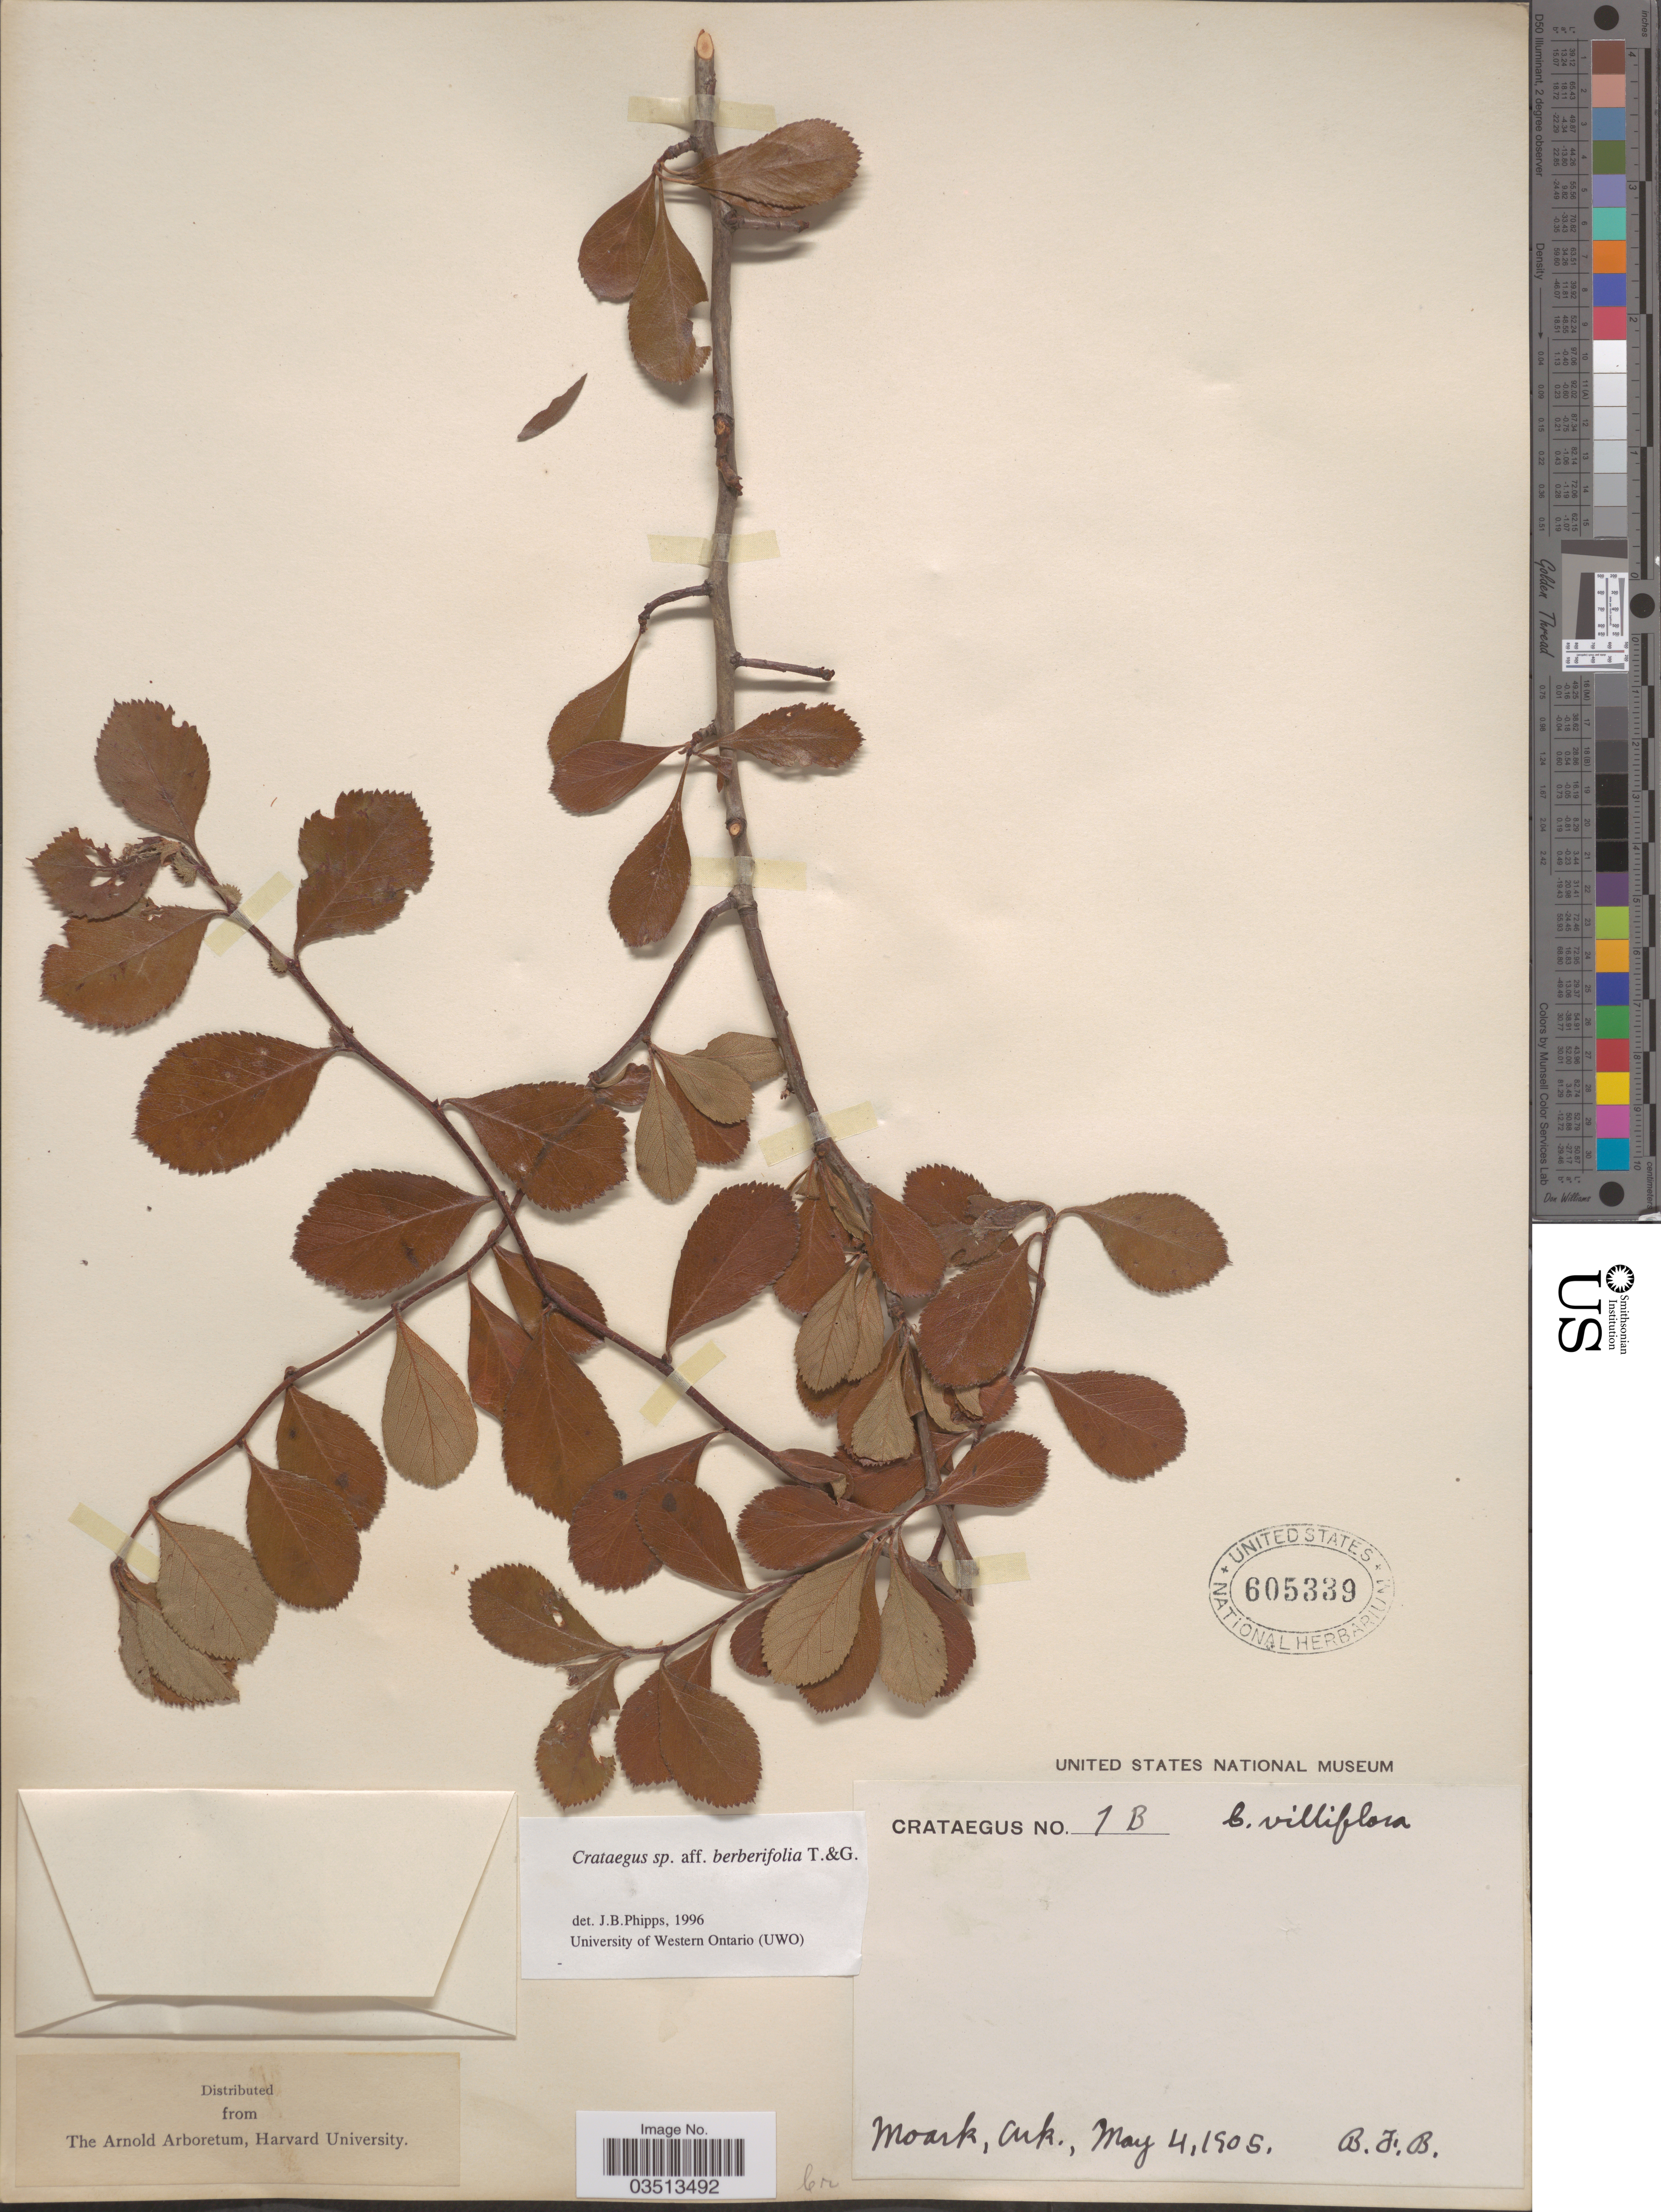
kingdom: Plantae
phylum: Tracheophyta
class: Magnoliopsida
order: Rosales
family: Rosaceae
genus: Crataegus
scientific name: Crataegus berberifolia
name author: Torr. & A. Gray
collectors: B. F. B.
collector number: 1B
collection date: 1905-05-04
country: United States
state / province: Arkansas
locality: Moark.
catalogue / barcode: US 605339